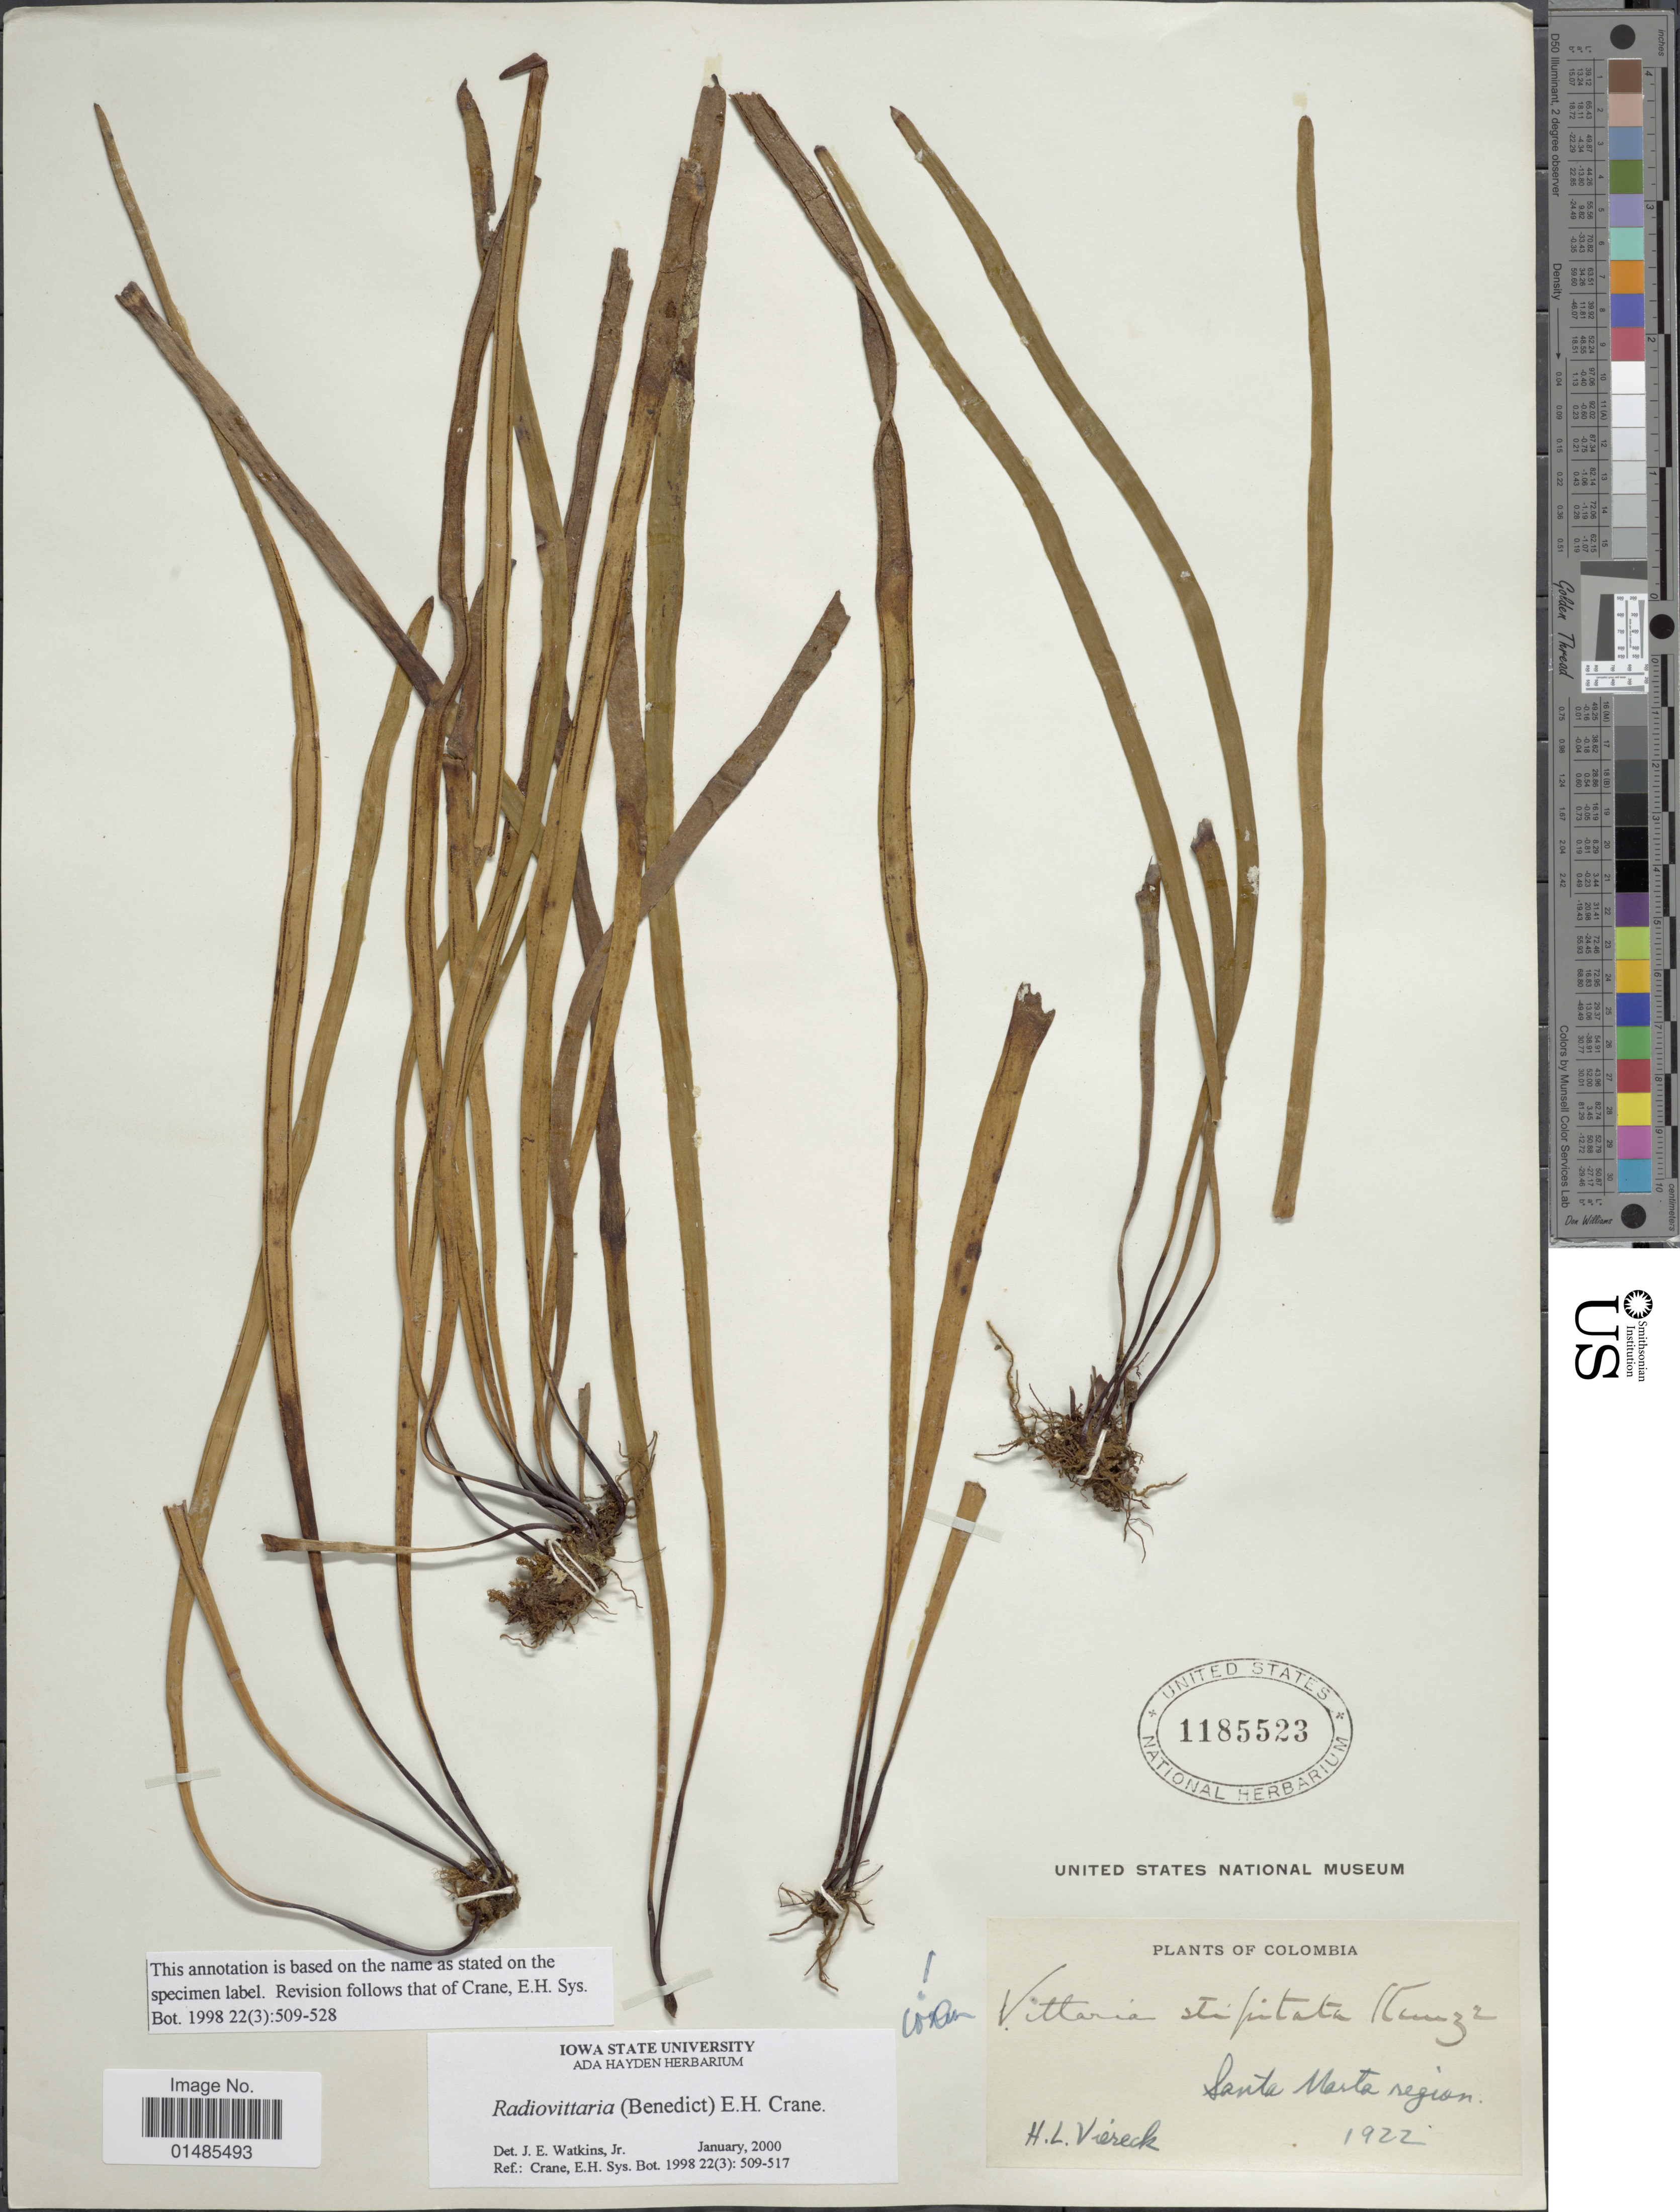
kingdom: Plantae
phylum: Tracheophyta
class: Polypodiopsida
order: Polypodiales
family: Pteridaceae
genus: Radiovittaria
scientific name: Radiovittaria stipitata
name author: (Kunze) E.H. Crane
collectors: H. L. Viereck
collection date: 1922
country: Colombia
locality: Santa Marta region.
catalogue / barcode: US 1185523